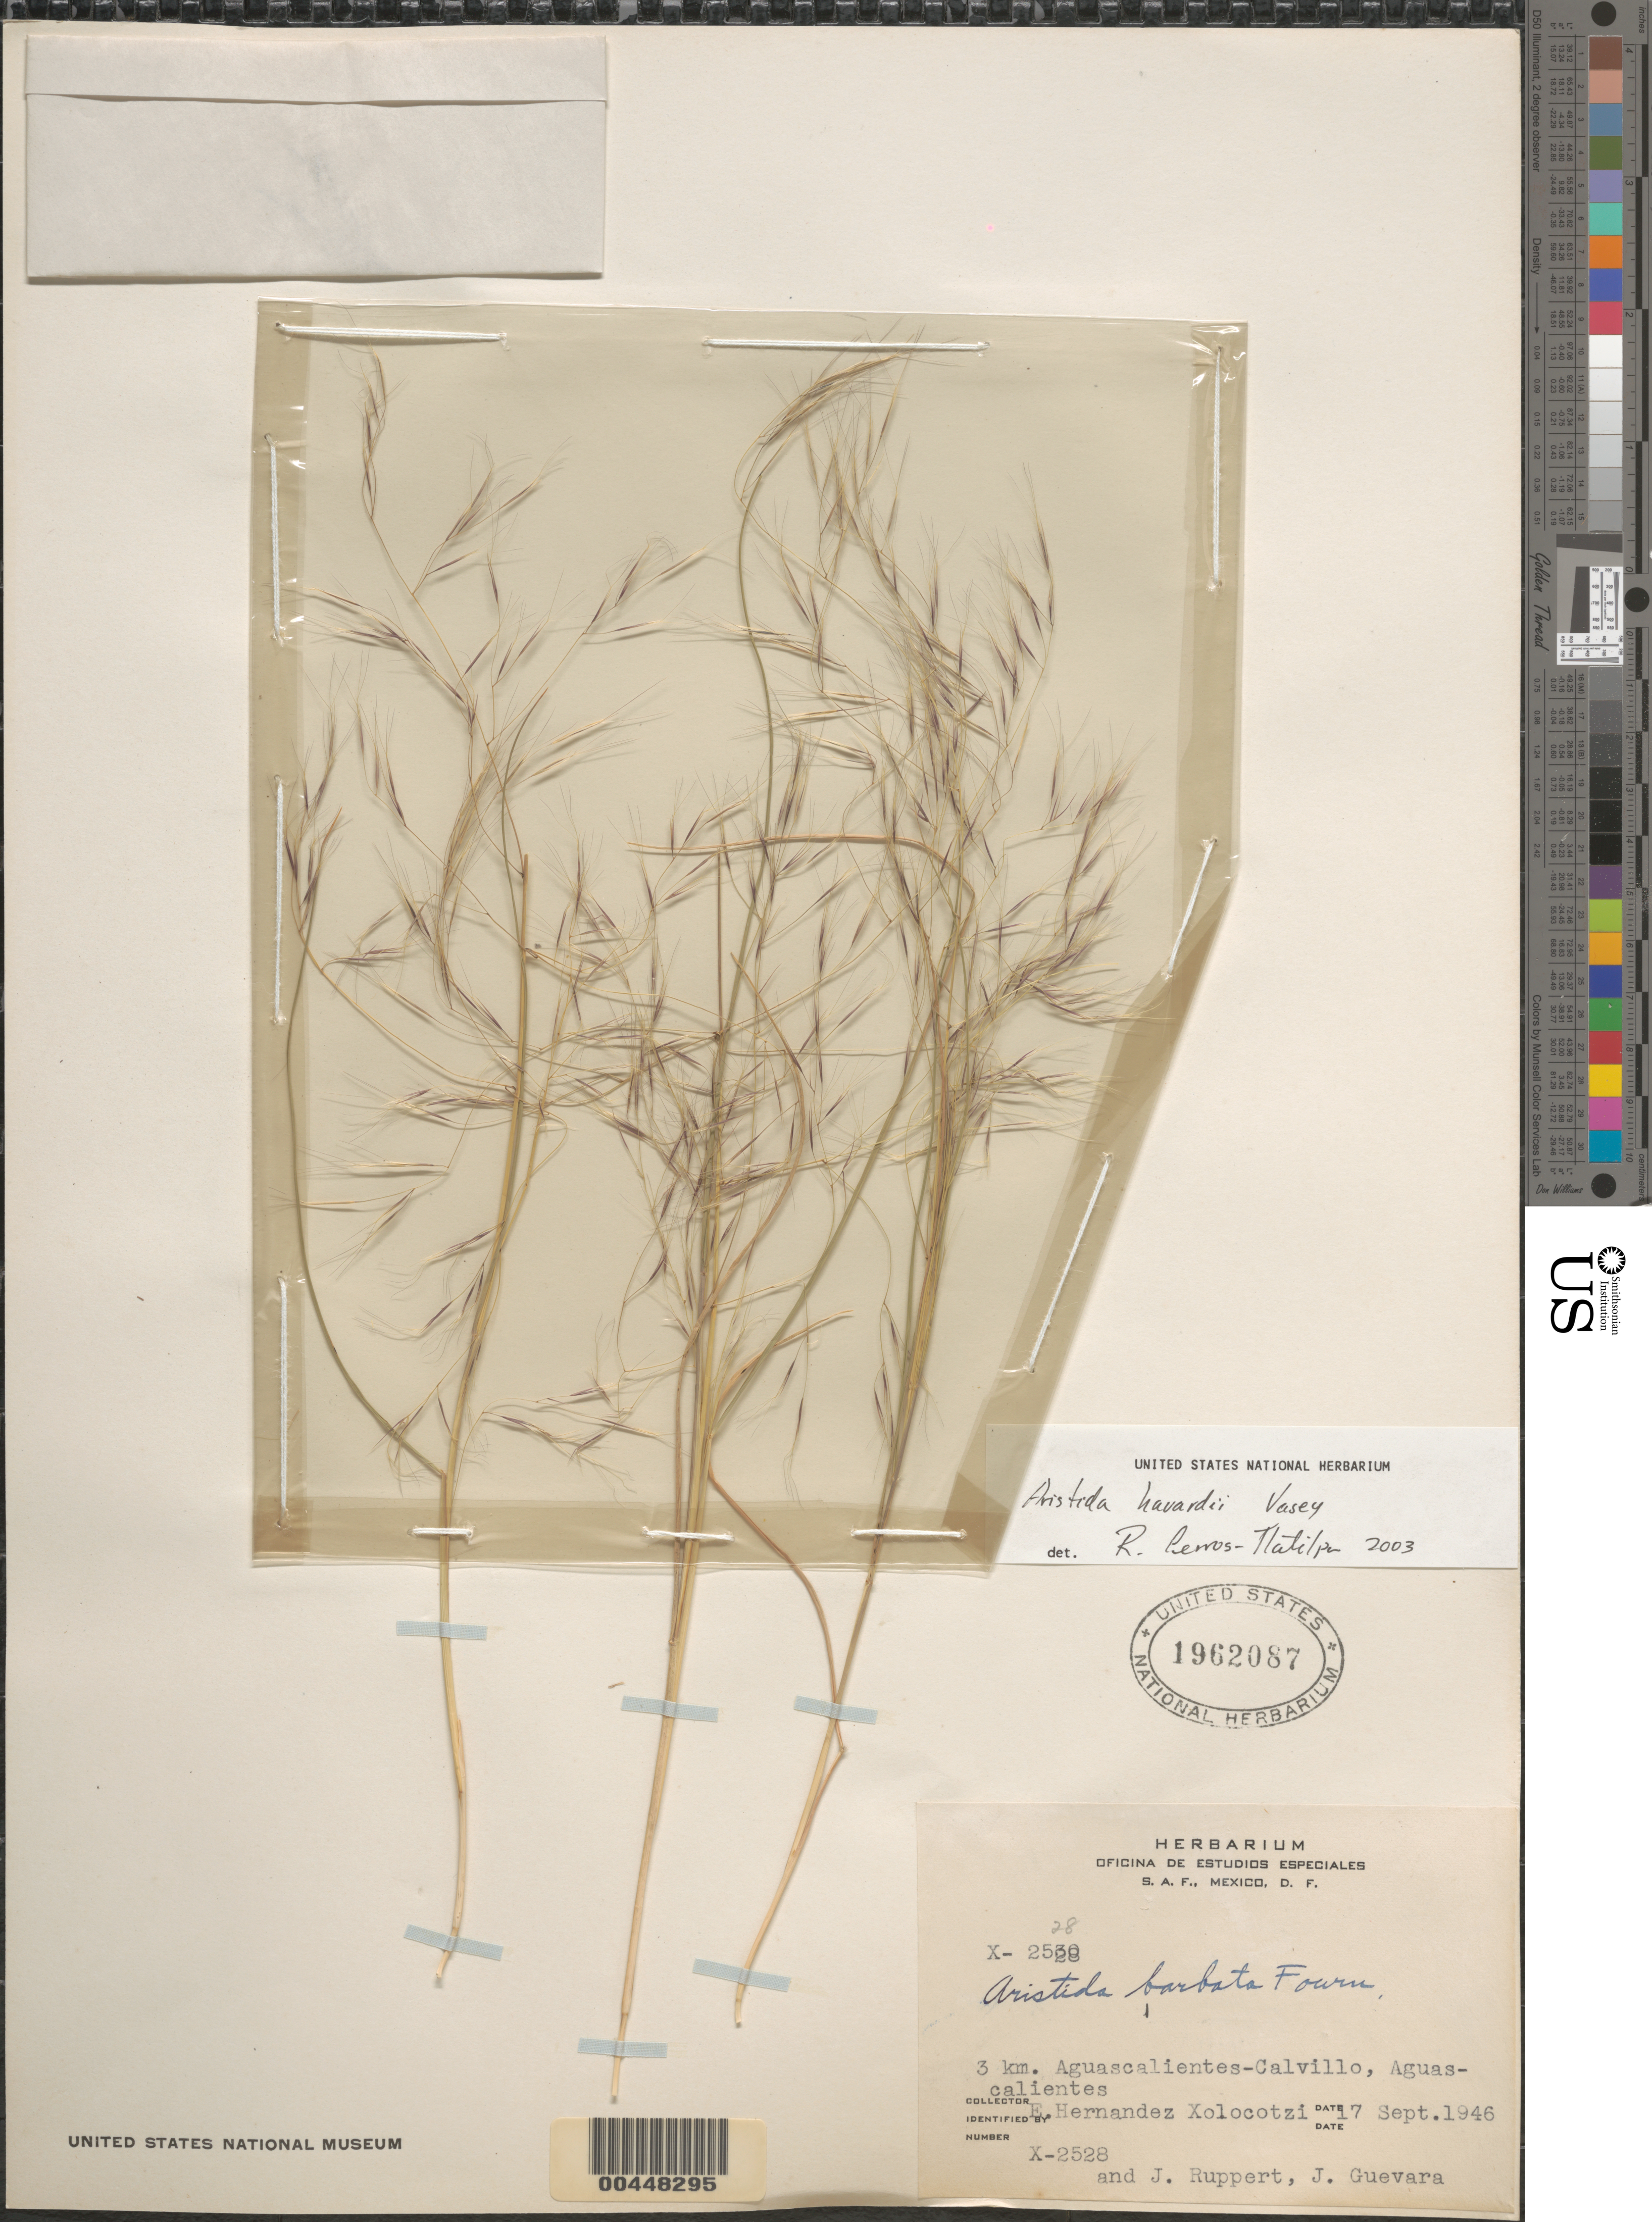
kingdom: Plantae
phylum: Tracheophyta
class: Liliopsida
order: Poales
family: Poaceae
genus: Aristida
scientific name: Aristida havardii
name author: Vasey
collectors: E. I. Hernández-X., J. Ruppert & J. Guevara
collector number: X-2528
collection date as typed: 17 Sep 1946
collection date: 1946-09-17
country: Mexico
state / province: Aguascalientes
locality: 3 km Aguascalientes-Calvillo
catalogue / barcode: US 1962087